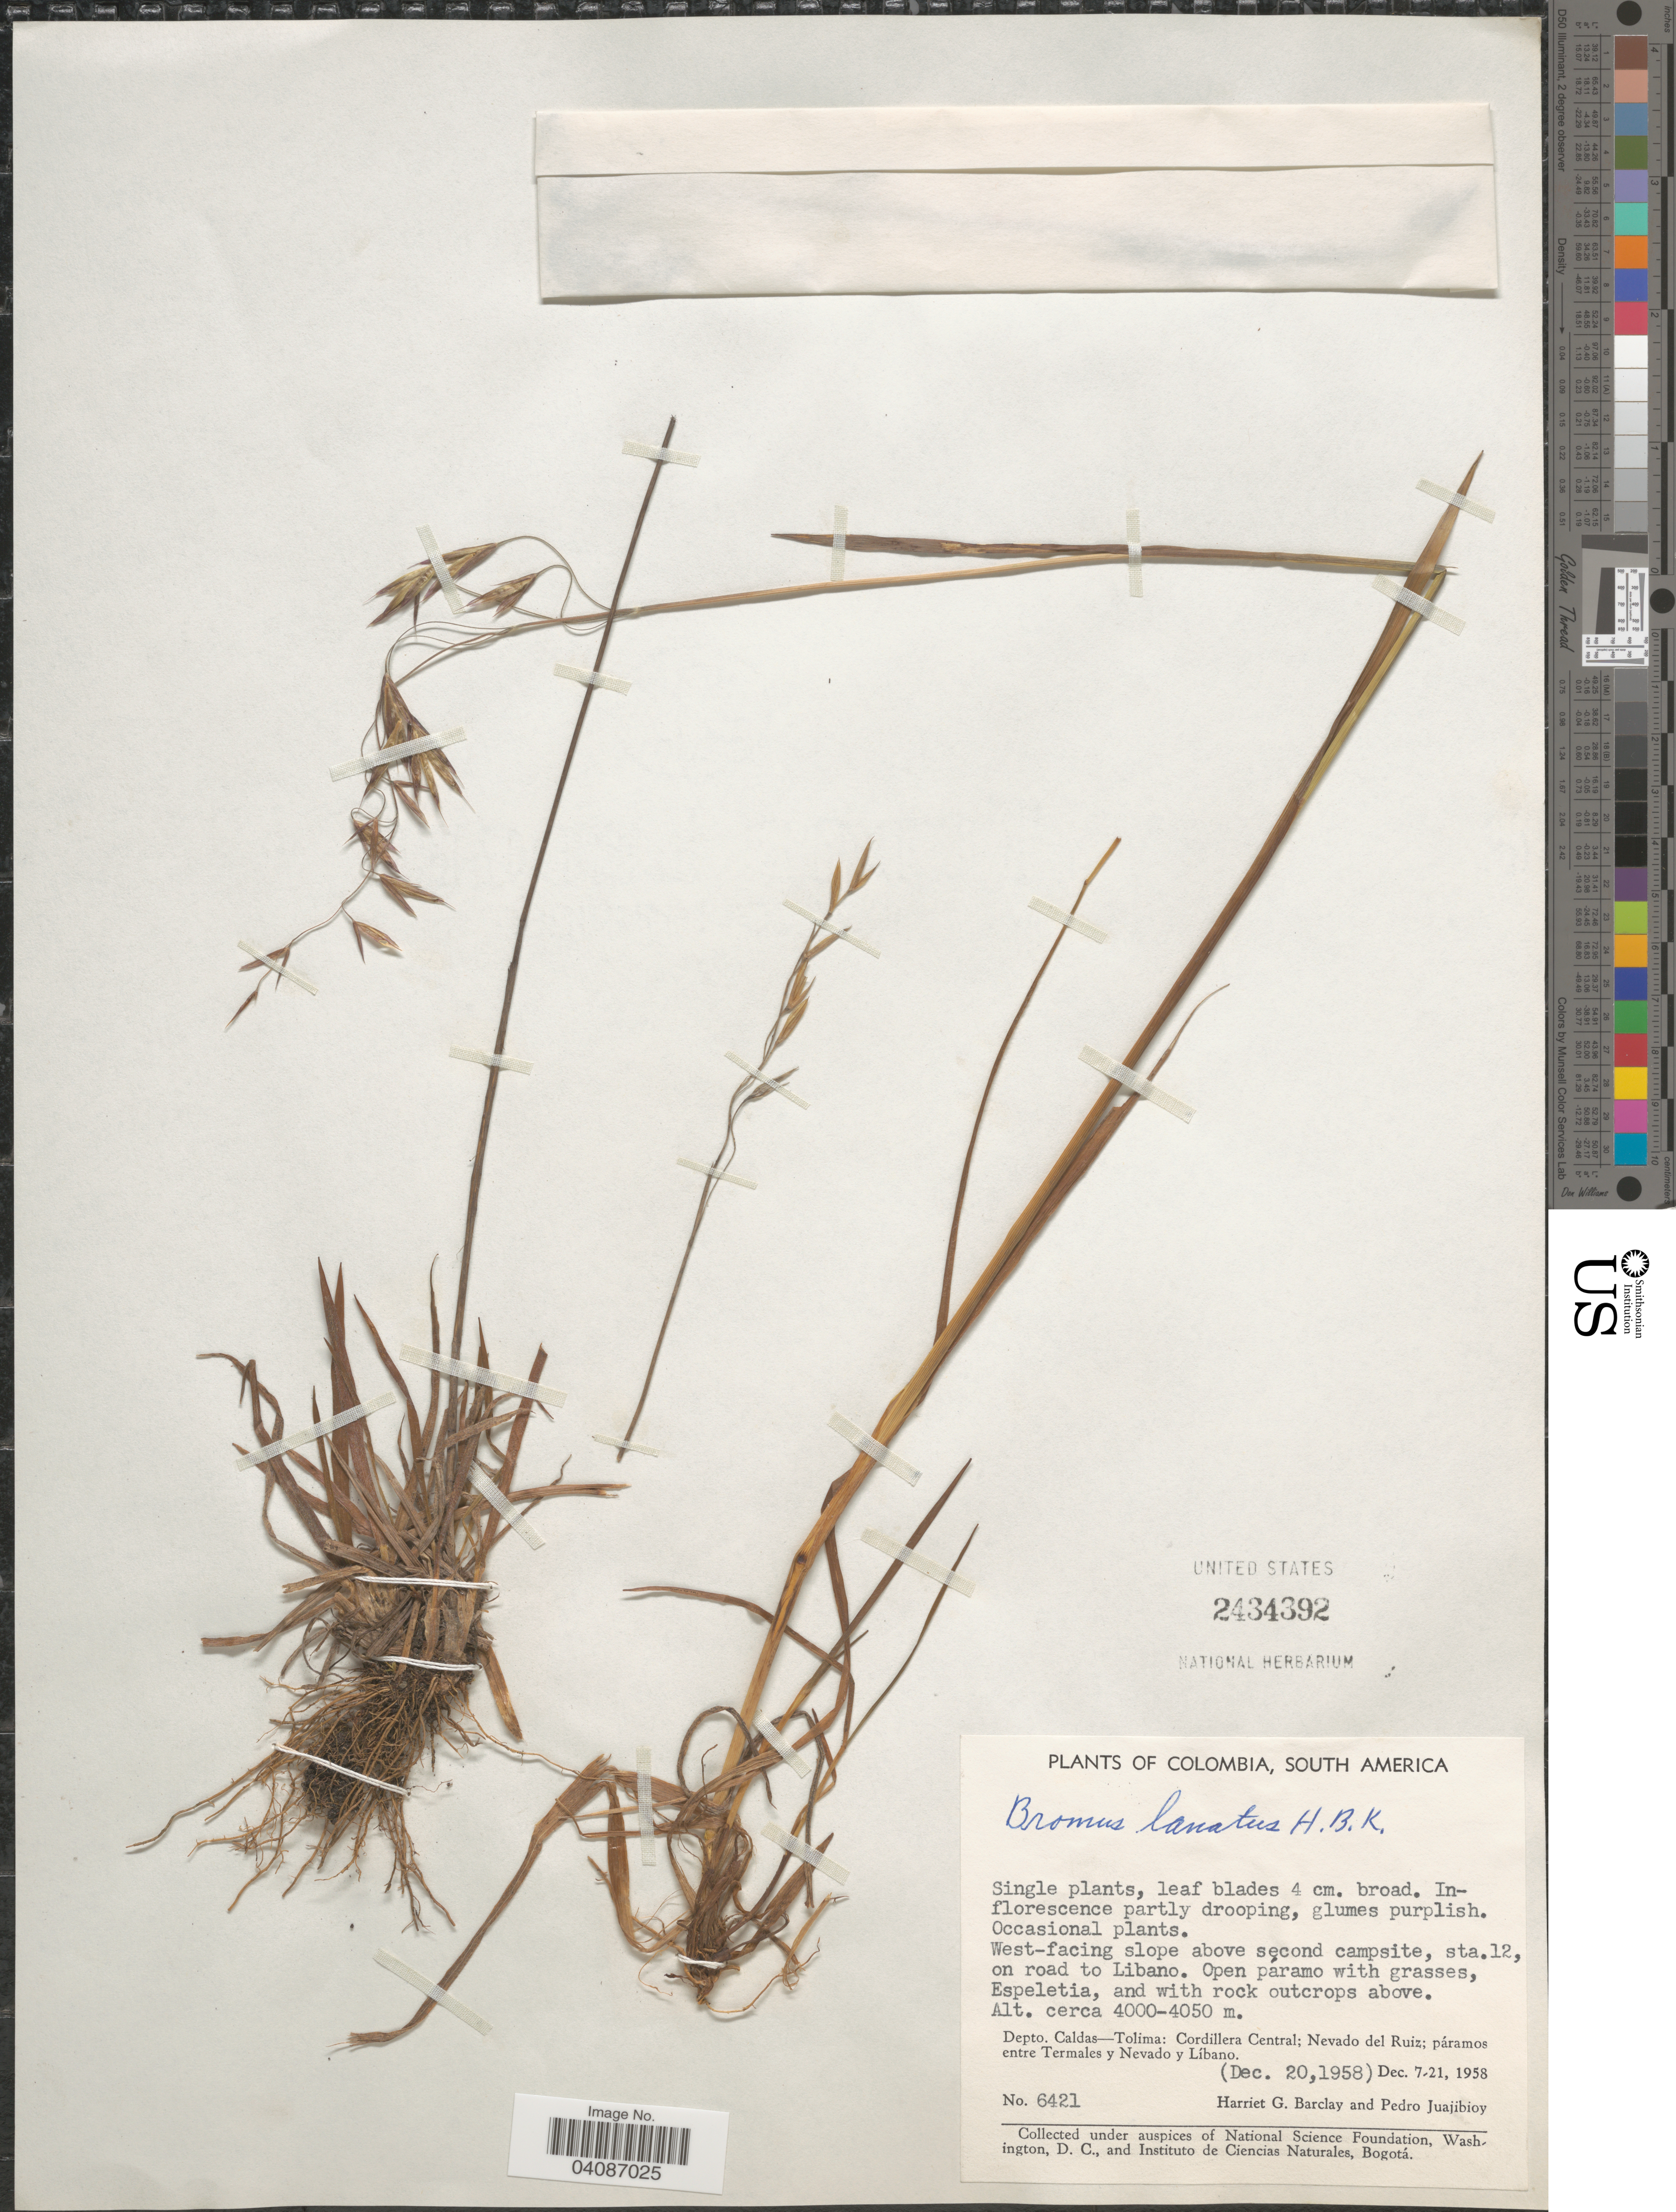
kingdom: Plantae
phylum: Tracheophyta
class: Liliopsida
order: Poales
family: Poaceae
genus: Bromus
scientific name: Bromus lanatus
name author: Kunth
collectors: H. G. Barclay & P. Juajibioy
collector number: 6421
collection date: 1958-12-20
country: Colombia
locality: West-facing slope above second campsite, sta.12, on road to Libano. Depto. Caldas-Tolima: Cordillera Central; Nevado del Ruis; páramos entre Termales y Nevado y Líbano.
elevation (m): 4000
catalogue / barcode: US 2434392